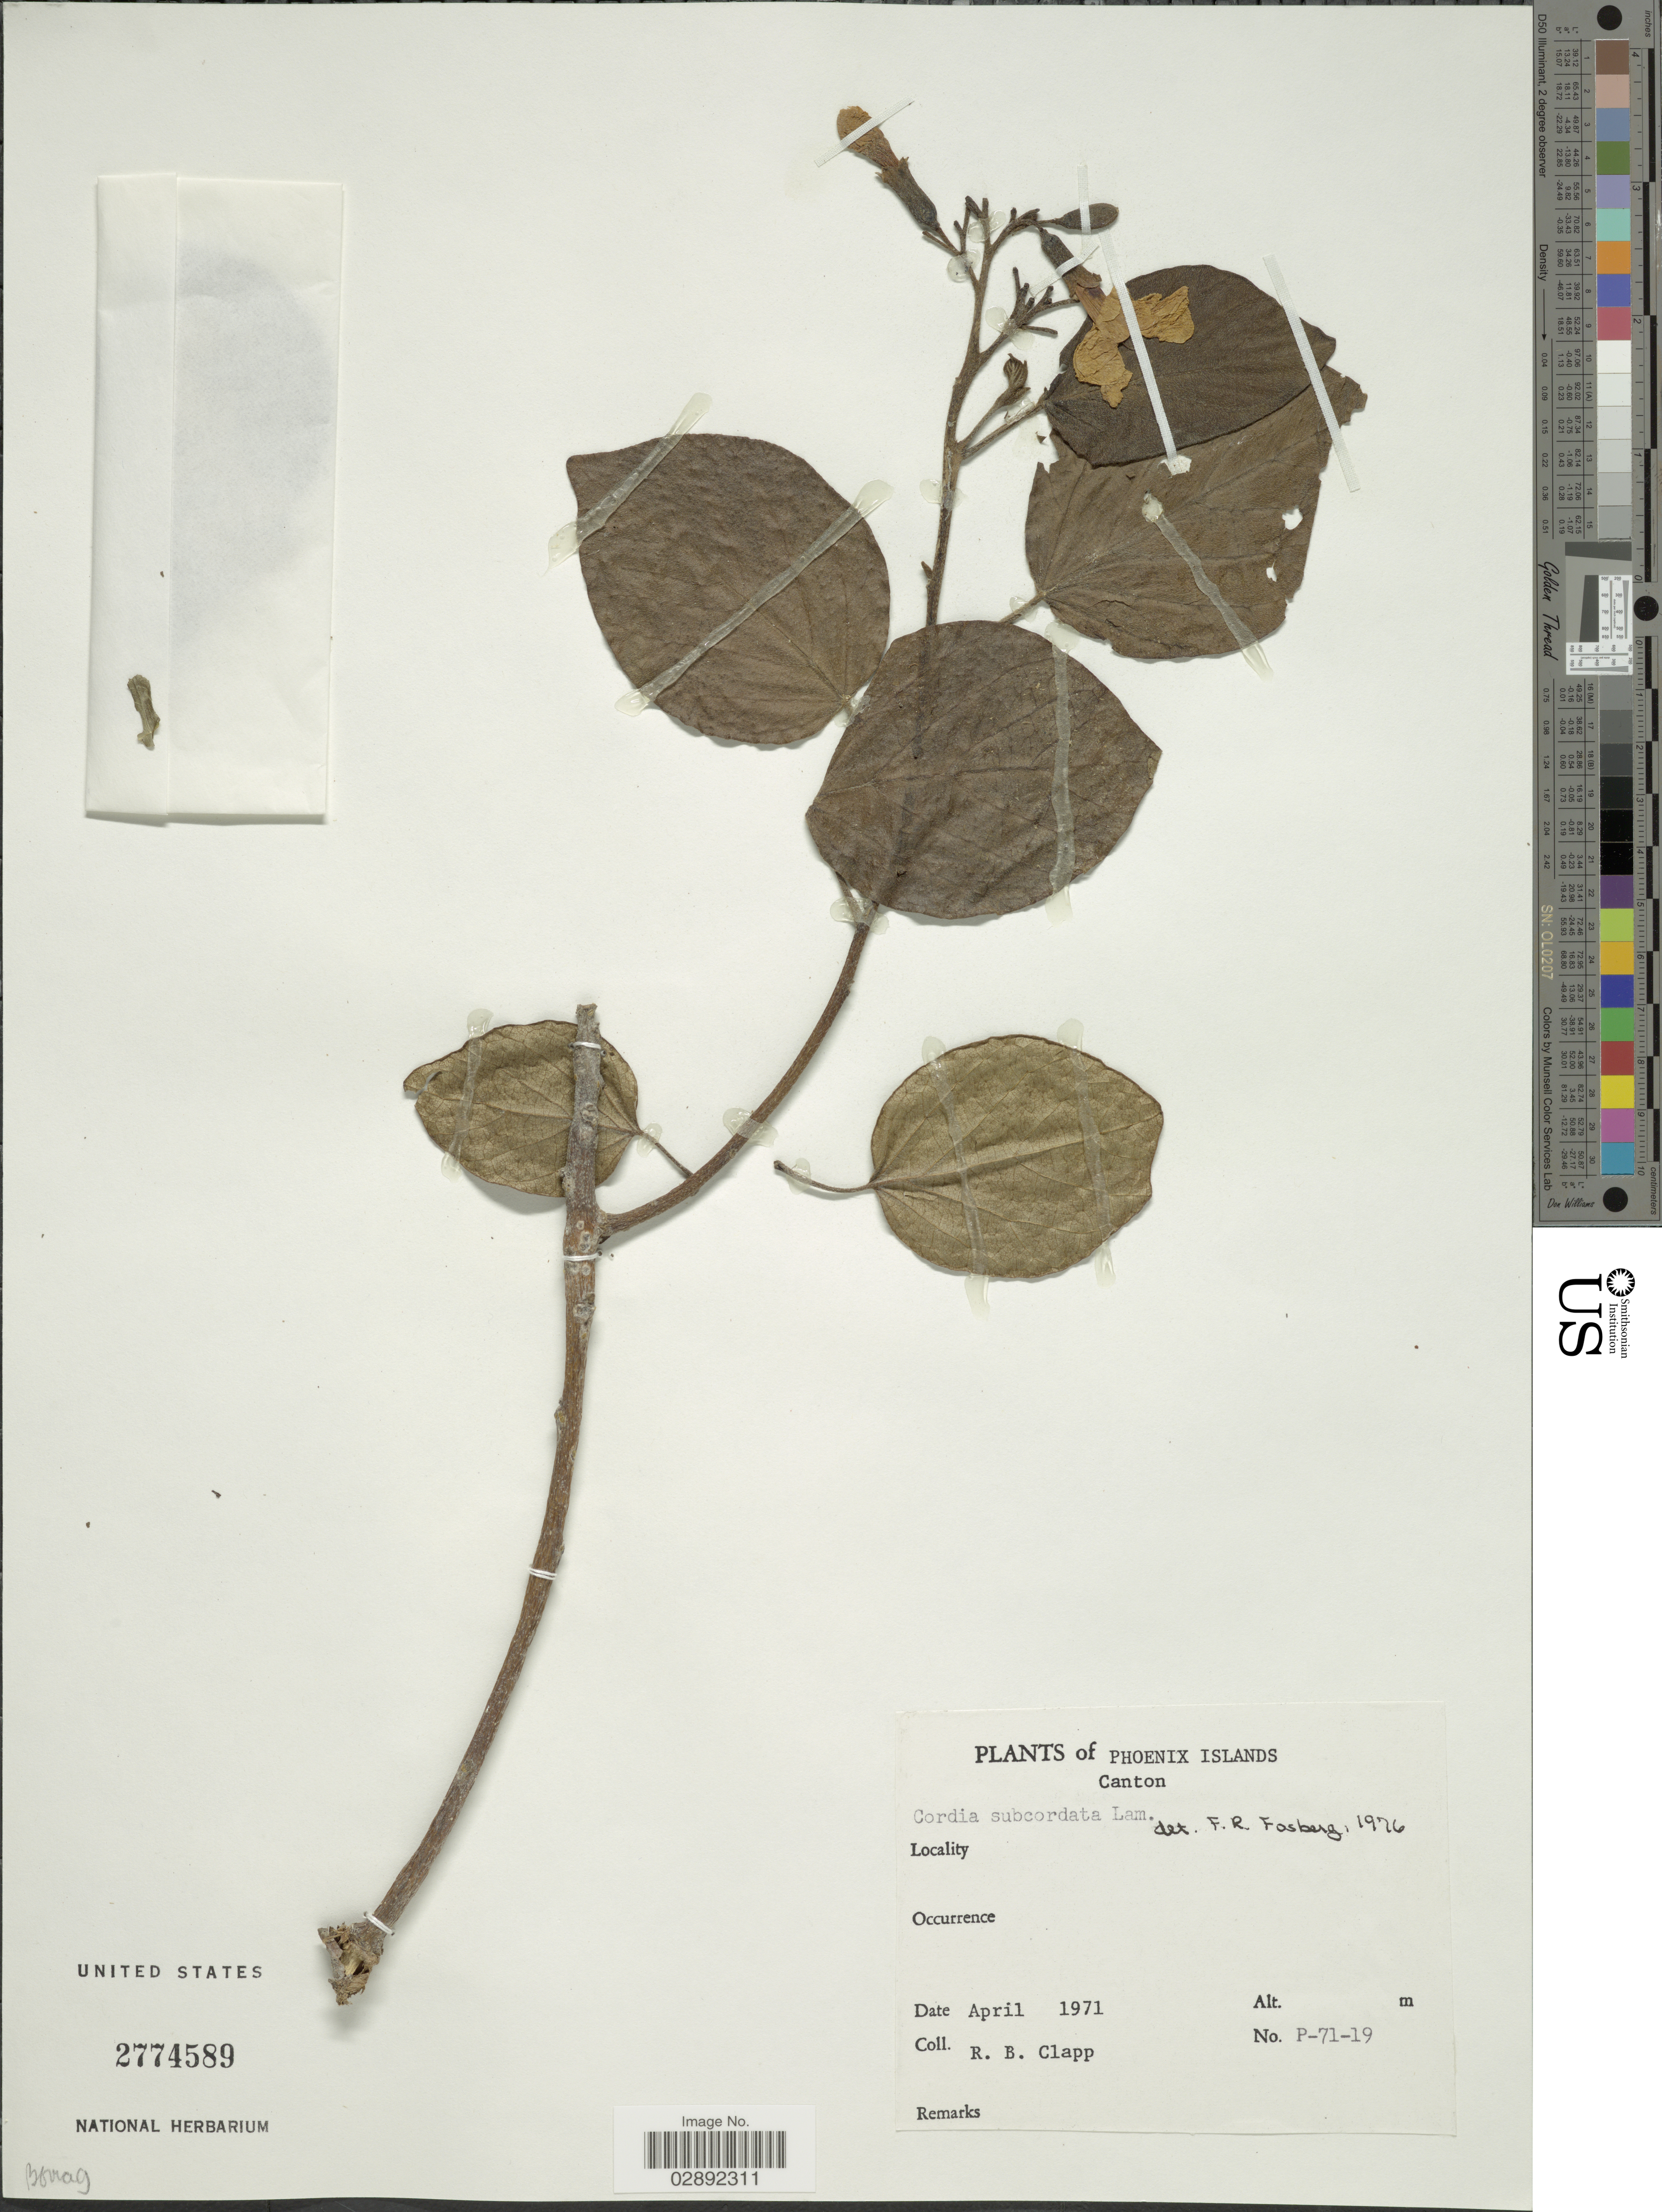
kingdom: Plantae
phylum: Tracheophyta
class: Magnoliopsida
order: Boraginales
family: Cordiaceae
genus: Cordia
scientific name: Cordia subcordata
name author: Lam.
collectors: R. B. Clapp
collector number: P-71-19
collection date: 1971-04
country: Kiribati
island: Kanton [Canton] Atoll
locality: Phoenix Islands. Canton.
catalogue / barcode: US 2774589